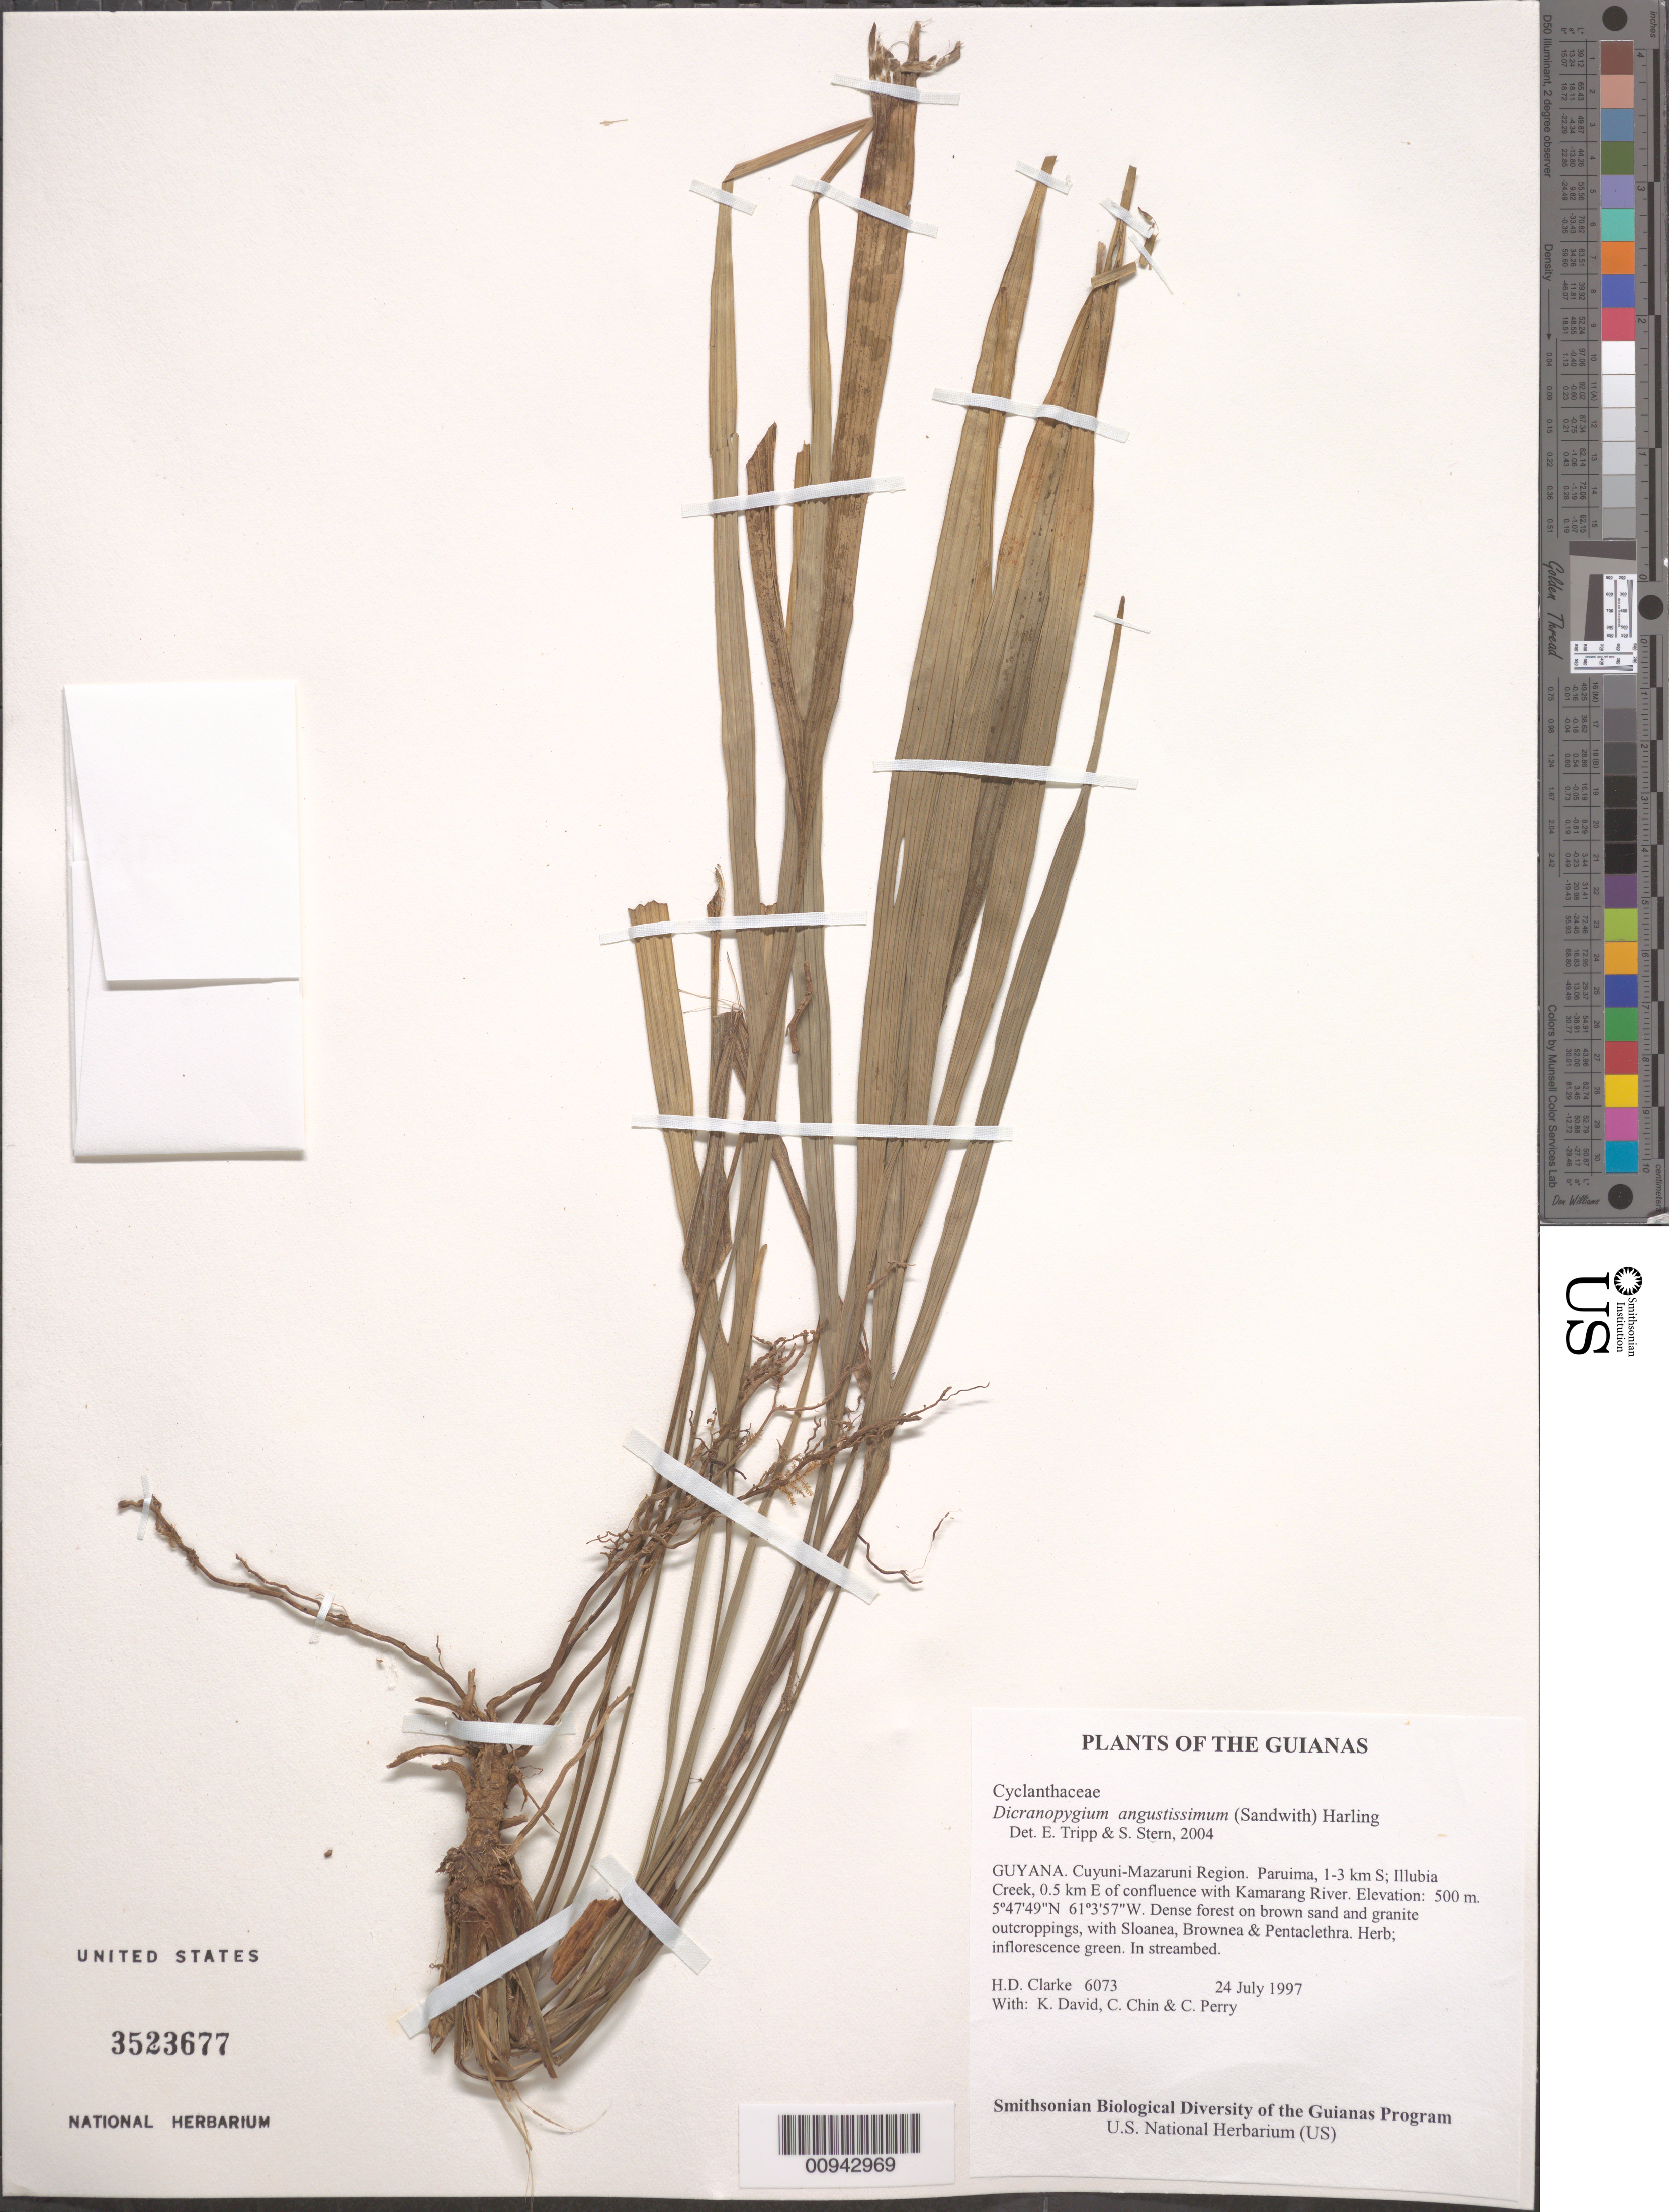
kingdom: Plantae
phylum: Tracheophyta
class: Liliopsida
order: Pandanales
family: Cyclanthaceae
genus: Dicranopygium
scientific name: Dicranopygium angustissimum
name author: (Sandwith) Harling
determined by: Tripp, E. A.; Stern, S. R.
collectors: H. D. Clarke, K. David, C. Chin & C. Perry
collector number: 6073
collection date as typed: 24 July 1997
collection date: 1997-07-24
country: Guyana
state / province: Cuyuni-Mazaruni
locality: Paruima, 1-3 km S; Illubia Creek, 0.5 km E of confluence with Kamarang River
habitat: Dense forest on brown sand and granite outcroppings, with Sloanea, Brownea & Pentaclethra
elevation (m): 500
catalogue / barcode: US 3523677